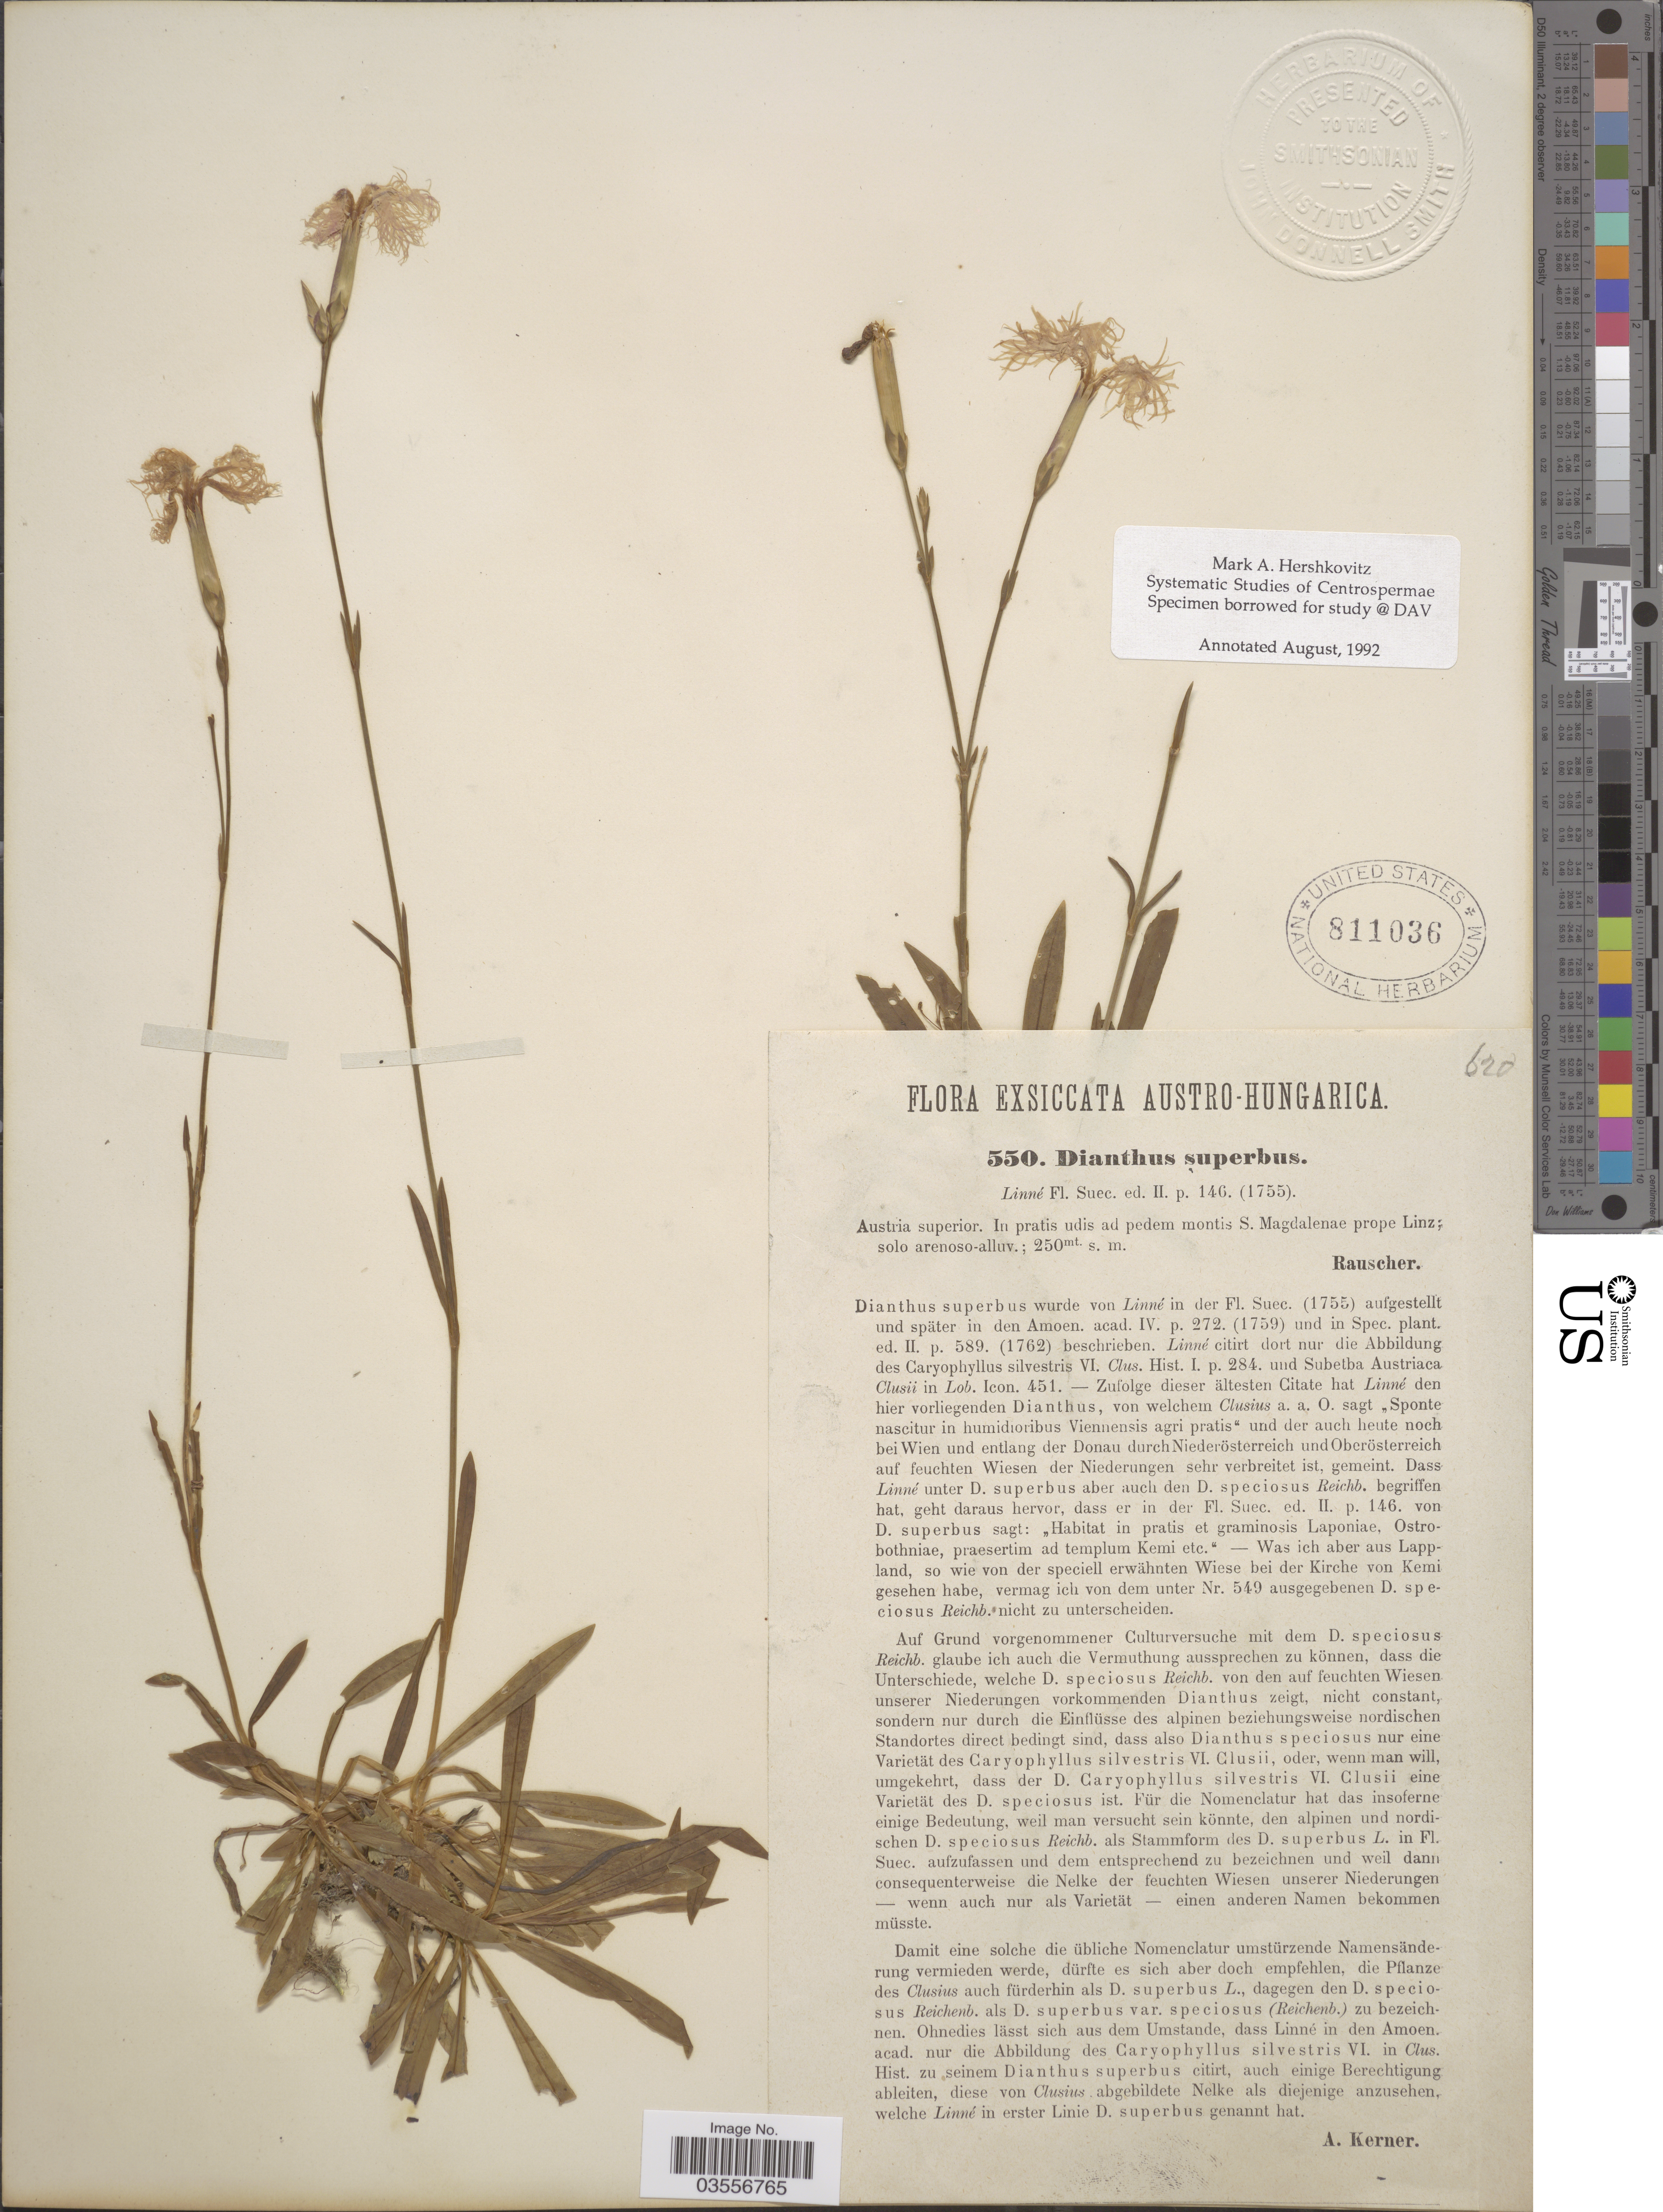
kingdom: Plantae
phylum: Tracheophyta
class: Magnoliopsida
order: Caryophyllales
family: Caryophyllaceae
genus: Dianthus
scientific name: Dianthus superbus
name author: L.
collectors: -. Rauscher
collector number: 550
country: Austria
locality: Austro-Hungarica. Austria superior. In pratis udis ad pedem montis S. Magdalenae prope Linz: solo arenoso-alluv.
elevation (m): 250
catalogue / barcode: US 811036